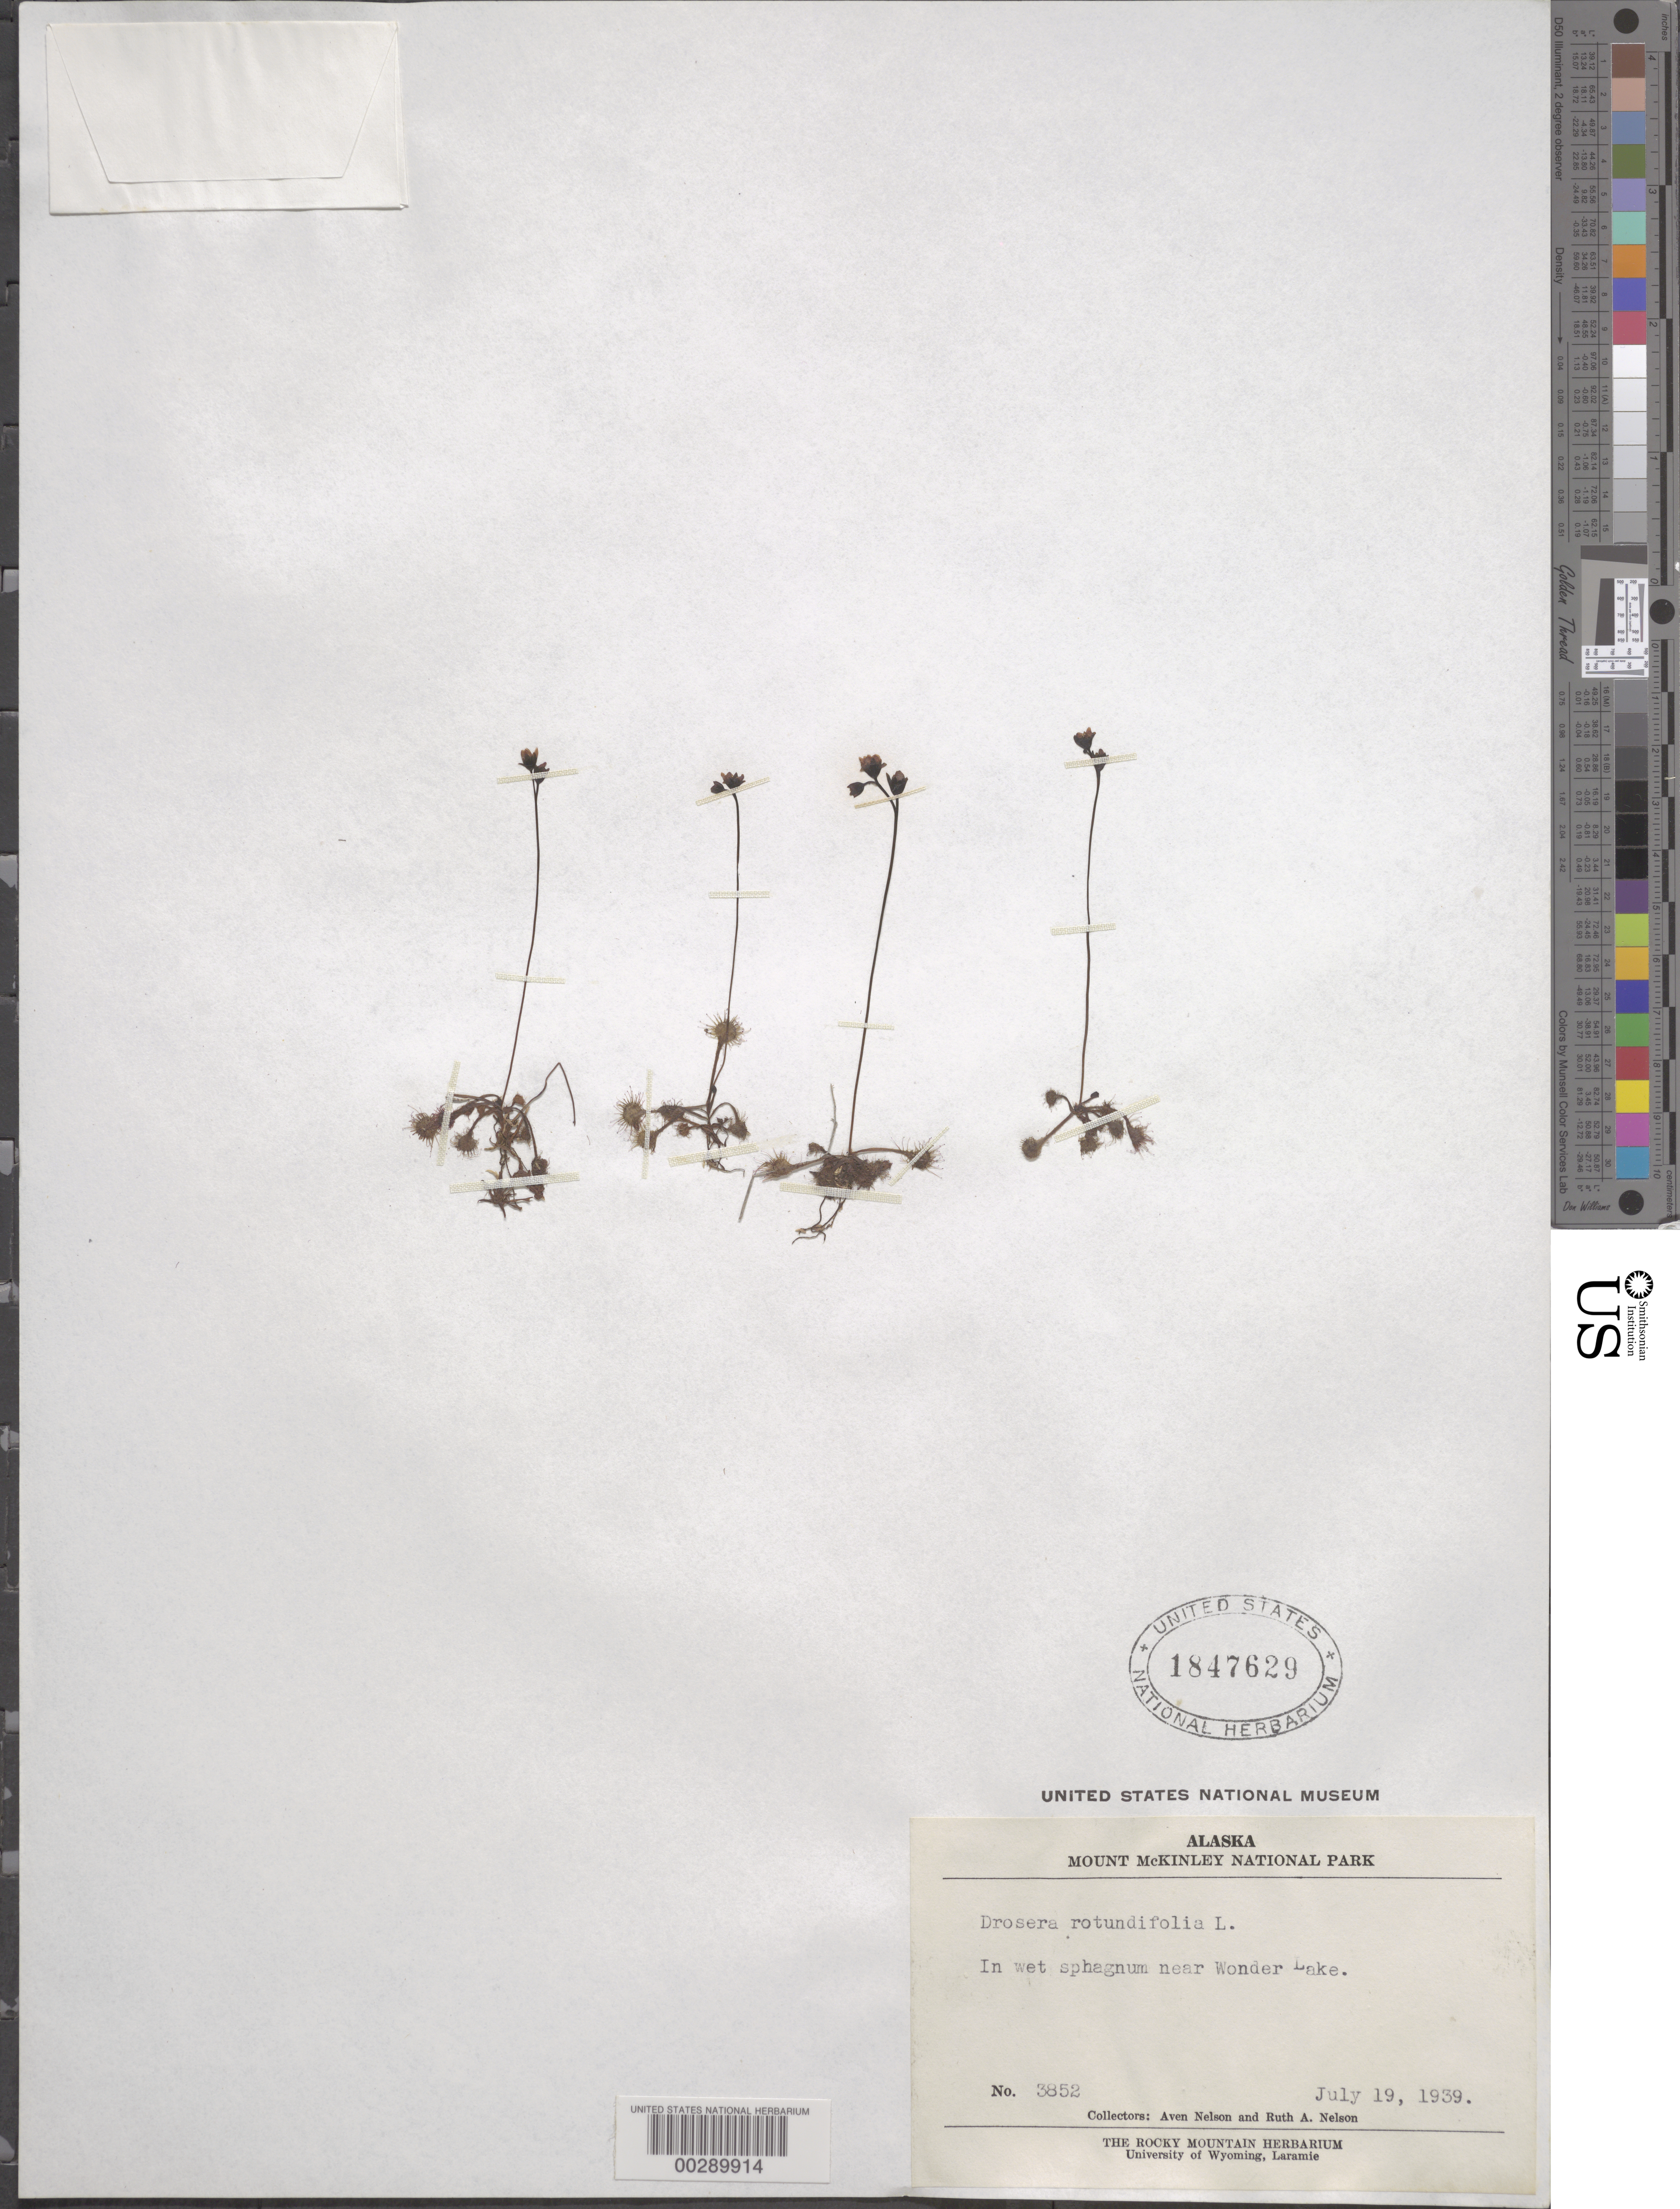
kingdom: Plantae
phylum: Tracheophyta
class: Magnoliopsida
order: Caryophyllales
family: Droseraceae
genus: Drosera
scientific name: Drosera rotundifolia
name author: L.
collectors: A. Nelson & R. A. Nelson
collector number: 3852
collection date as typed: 19 Jul 1939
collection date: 1939-07-19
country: United States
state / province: Alaska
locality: Mt. mckinley national park, near wonder lake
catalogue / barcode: US 1847629